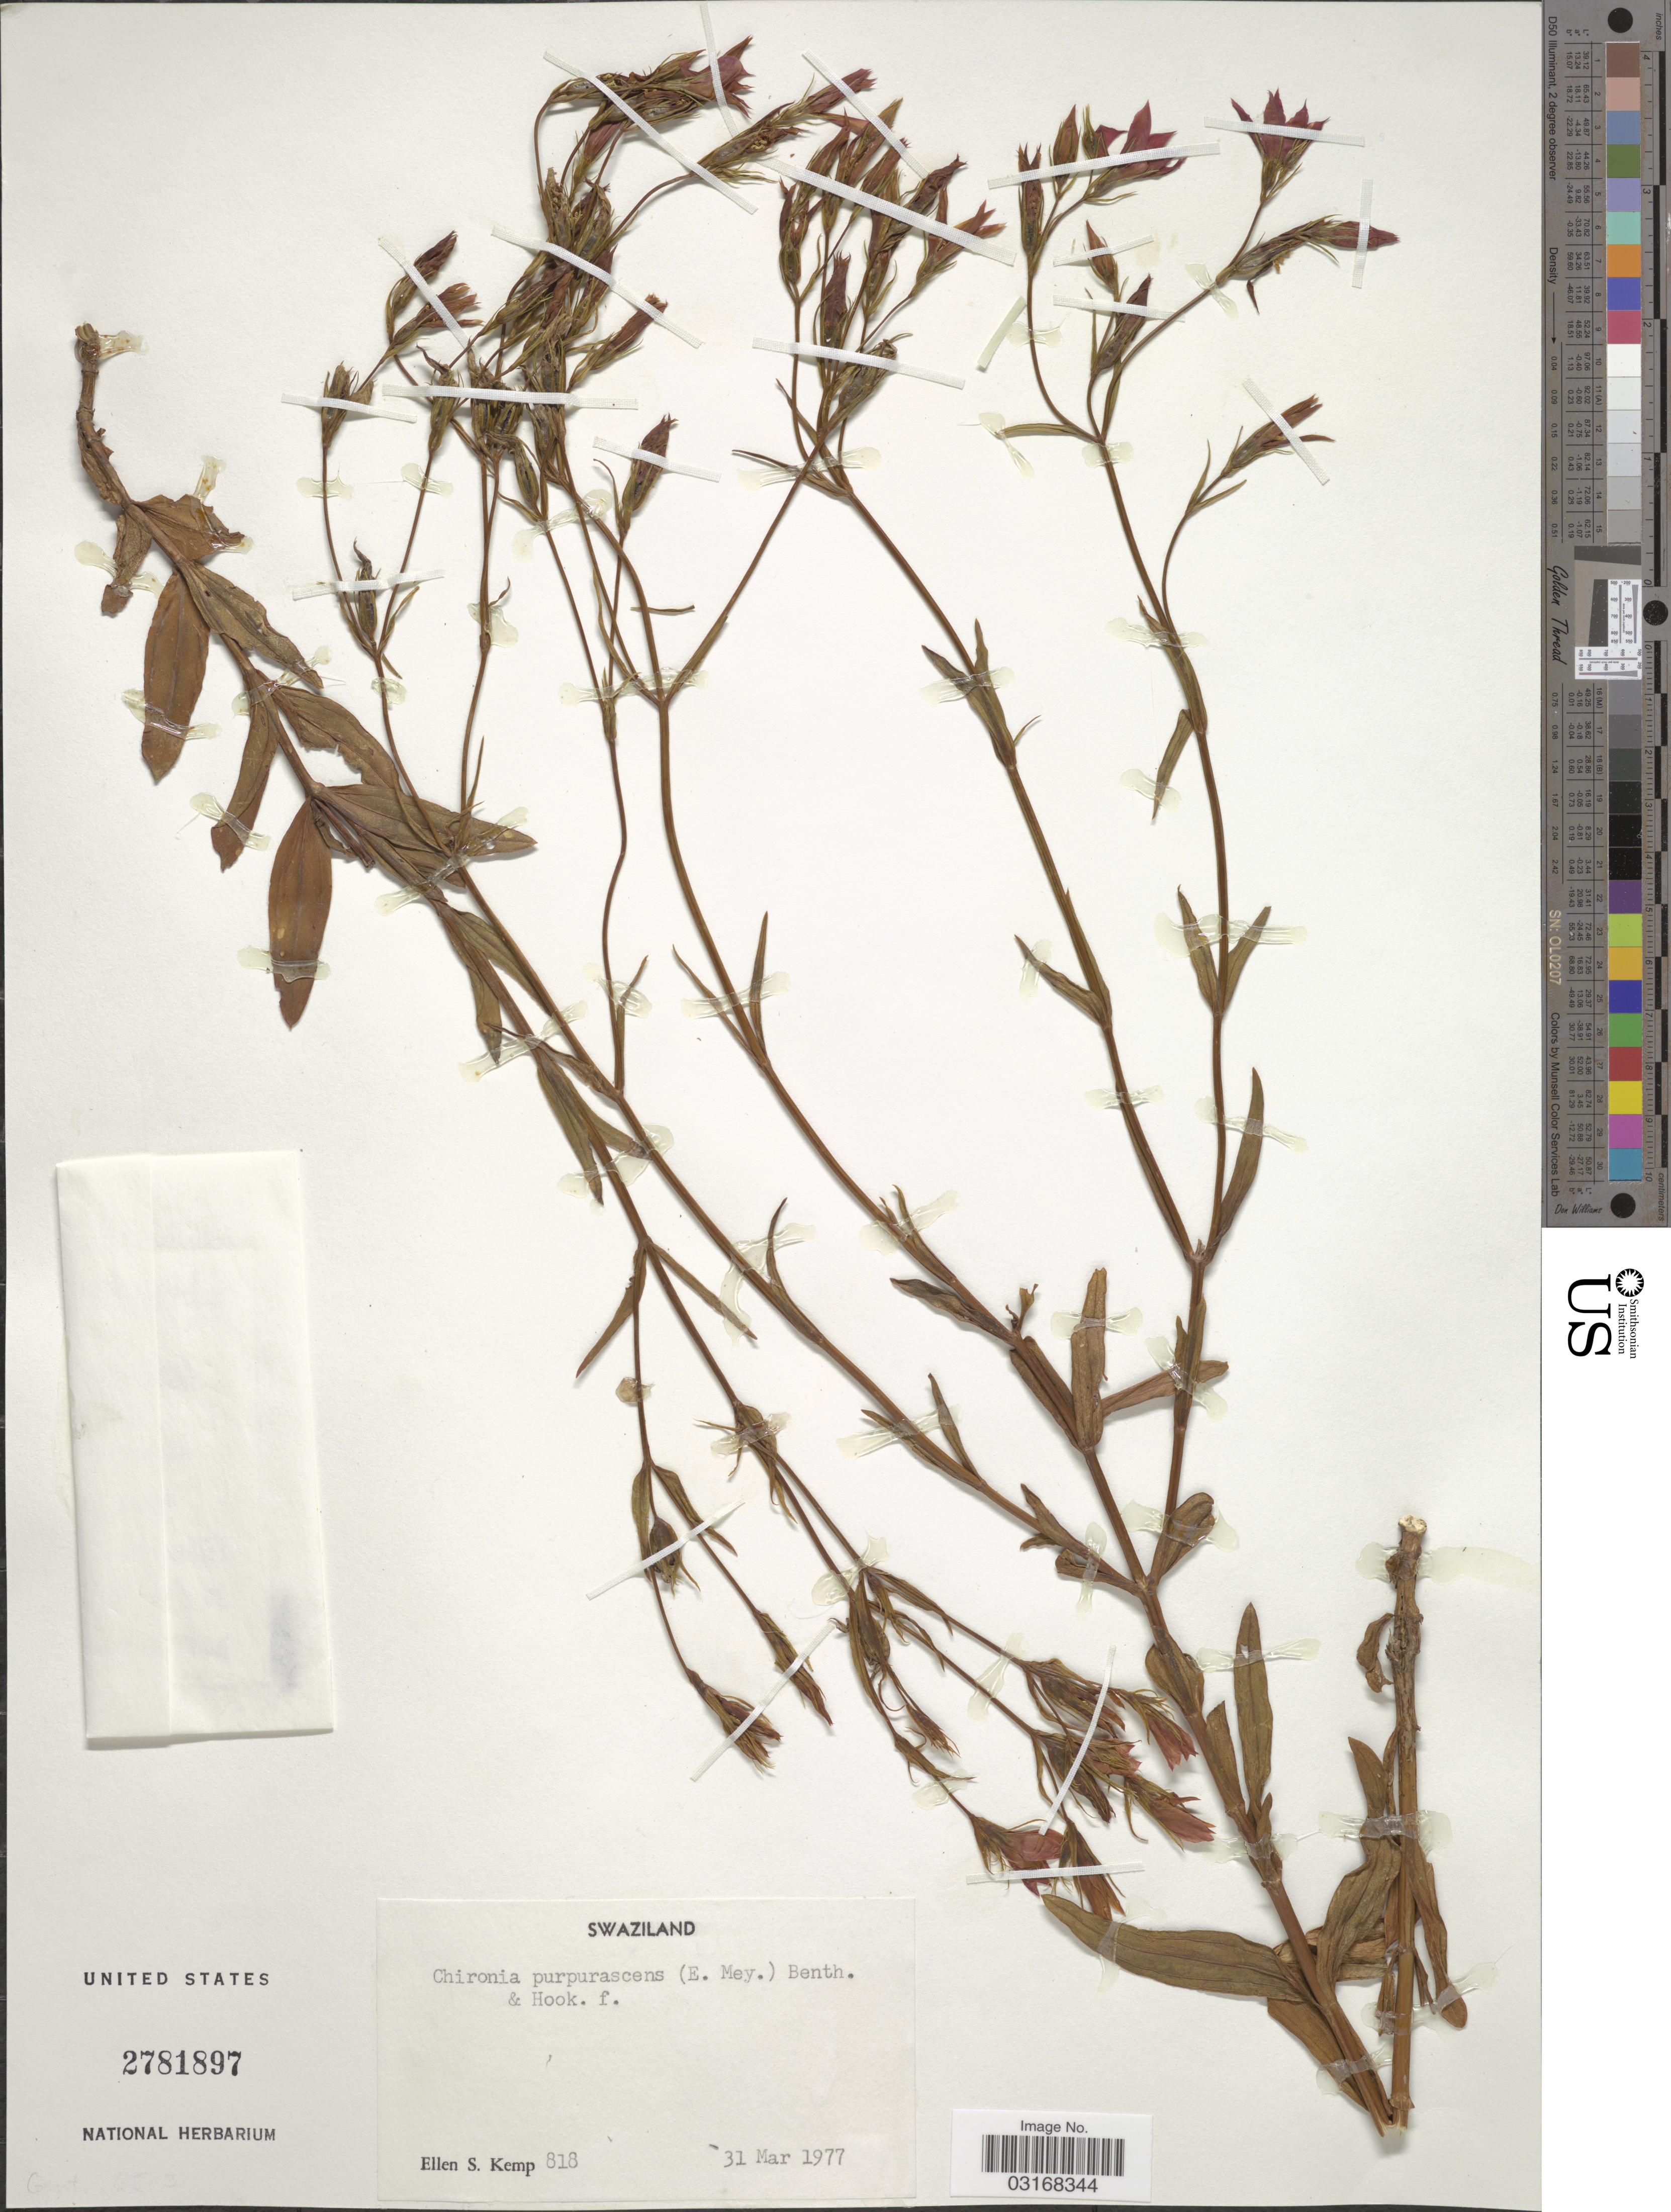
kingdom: Plantae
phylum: Tracheophyta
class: Magnoliopsida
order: Gentianales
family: Gentianaceae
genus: Chironia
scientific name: Chironia purpurascens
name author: Benth. & Hook. f.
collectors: E. S. Kemp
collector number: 818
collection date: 1977-03-31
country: Eswatini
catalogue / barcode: US 2781897